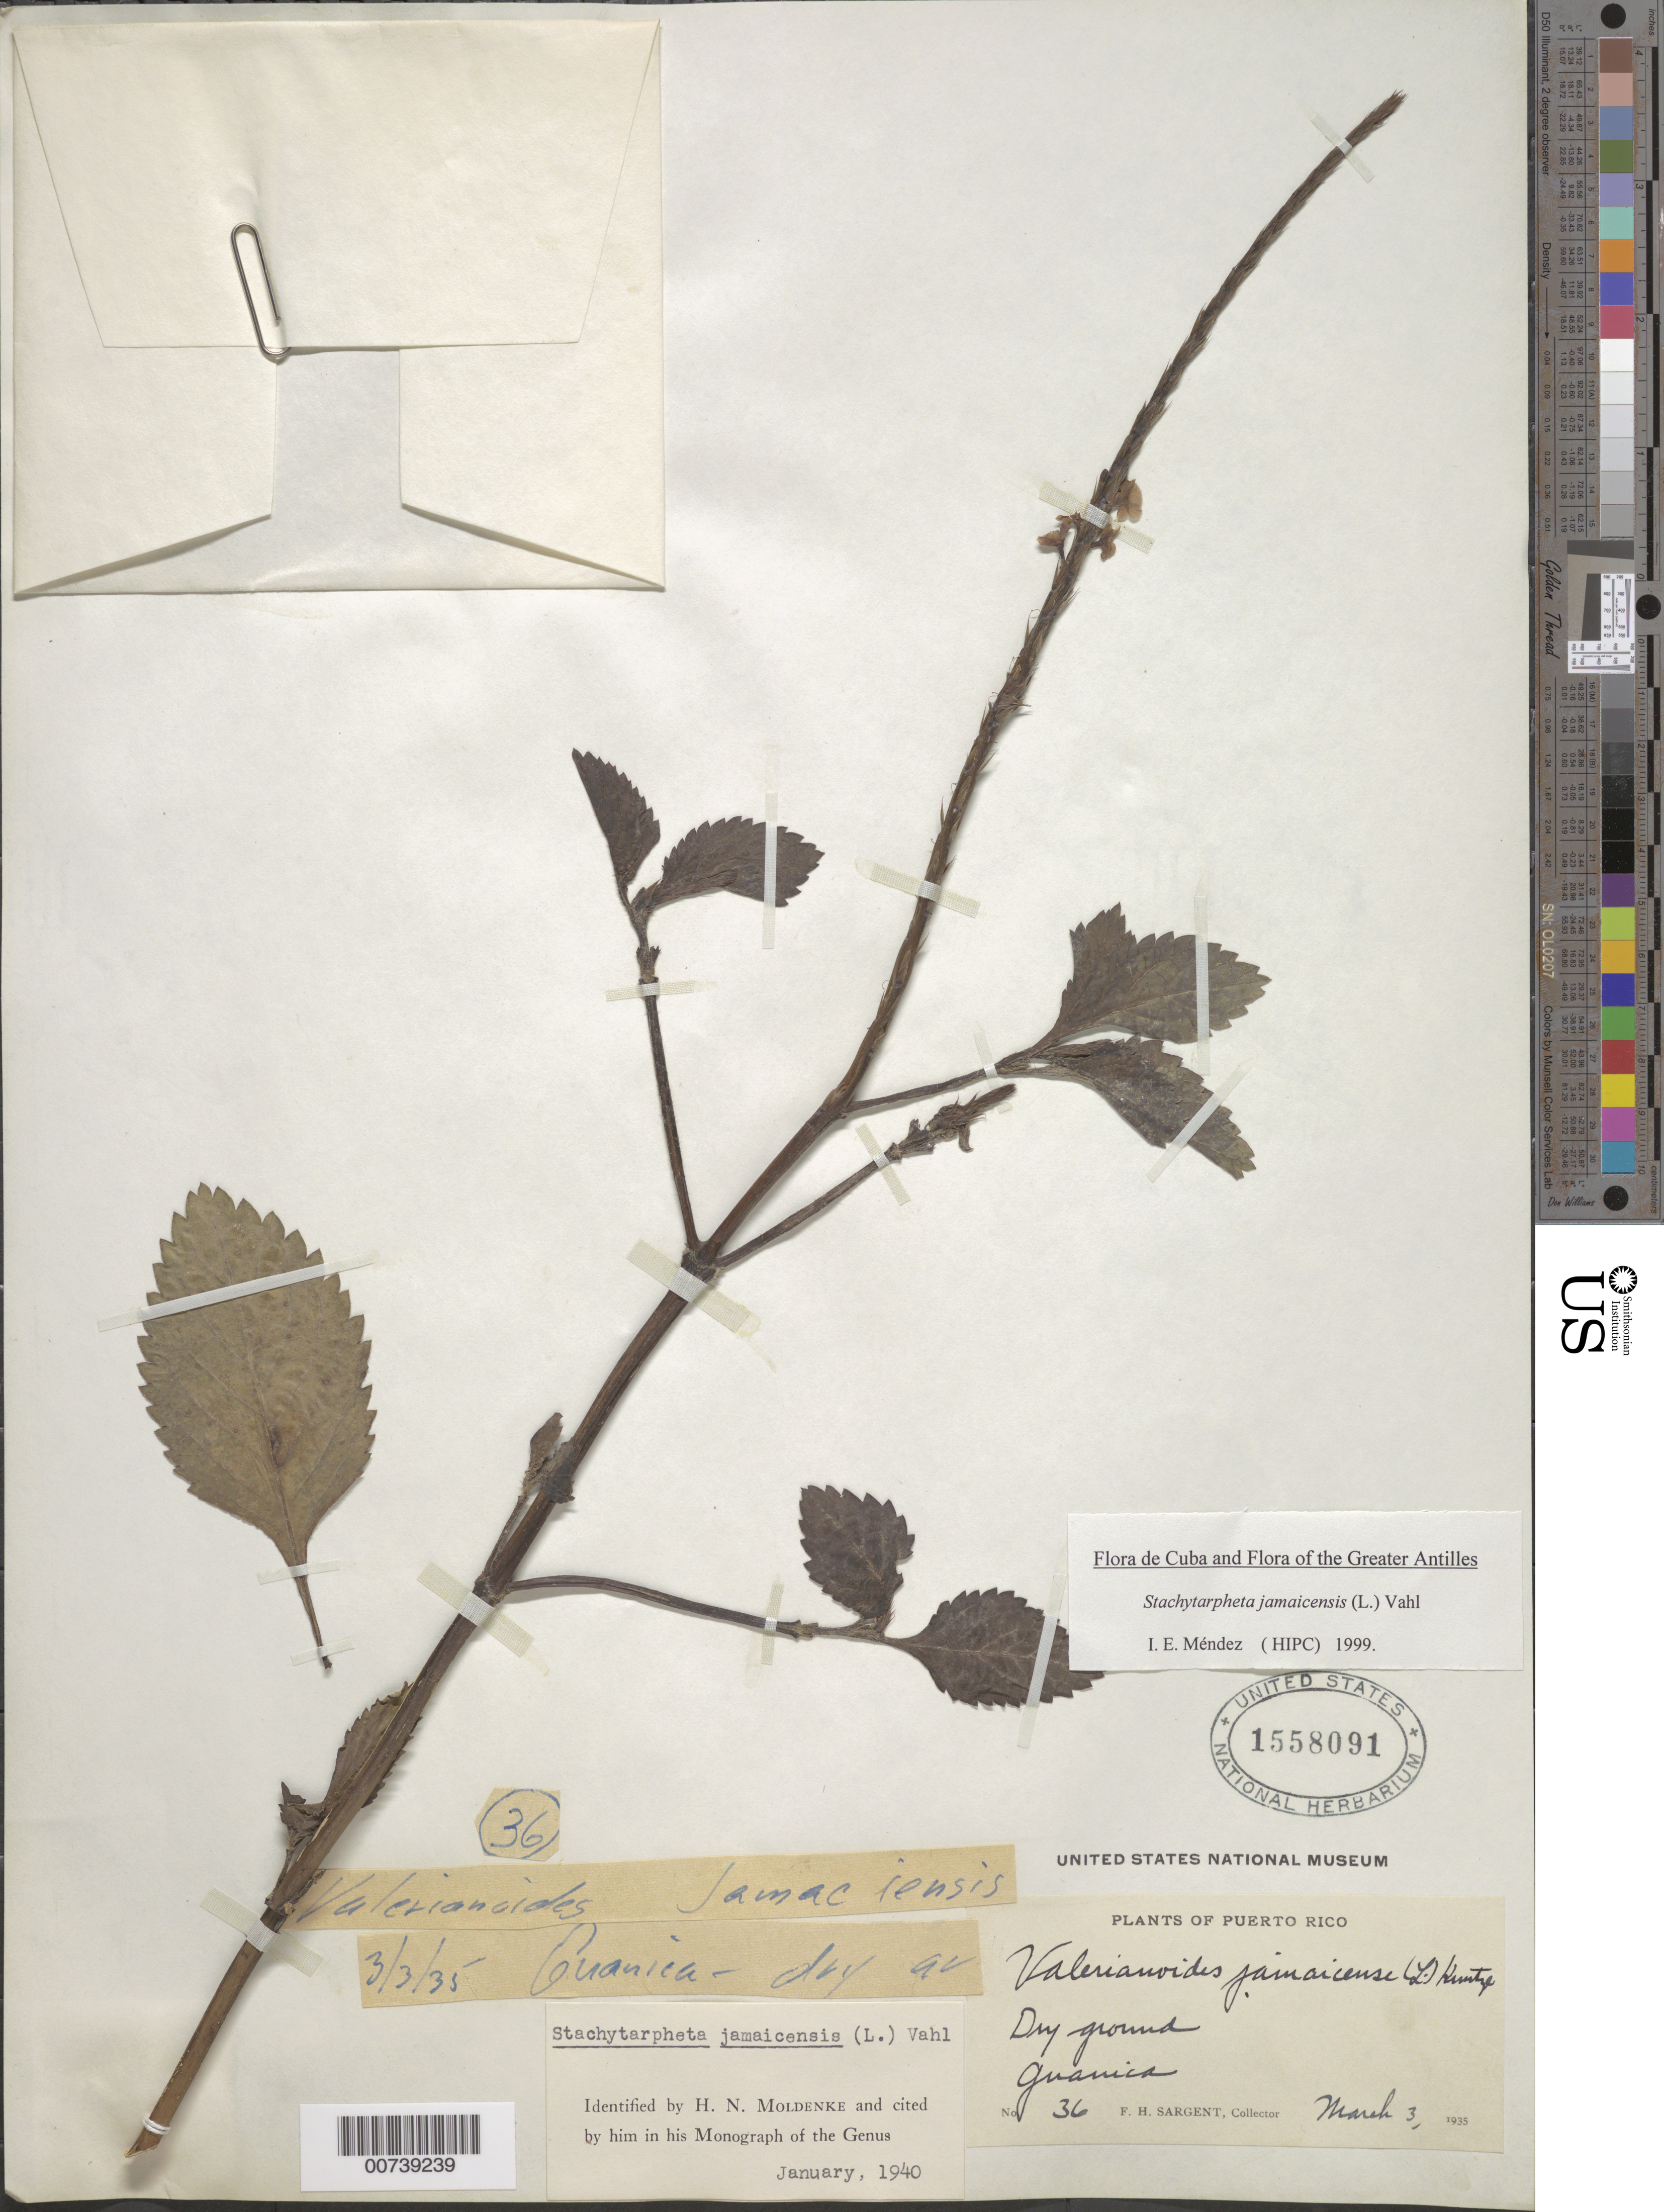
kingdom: Plantae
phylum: Tracheophyta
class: Magnoliopsida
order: Lamiales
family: Verbenaceae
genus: Stachytarpheta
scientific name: Stachytarpheta jamaicensis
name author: (L.) Vahl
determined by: Méndez, Isidro E., (HIPC)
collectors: F. H. Sargent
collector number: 36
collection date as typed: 03 Mar 1935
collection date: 1935-03-03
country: Puerto Rico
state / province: Guánica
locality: Guanica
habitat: Dry ground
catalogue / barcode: US 1558091